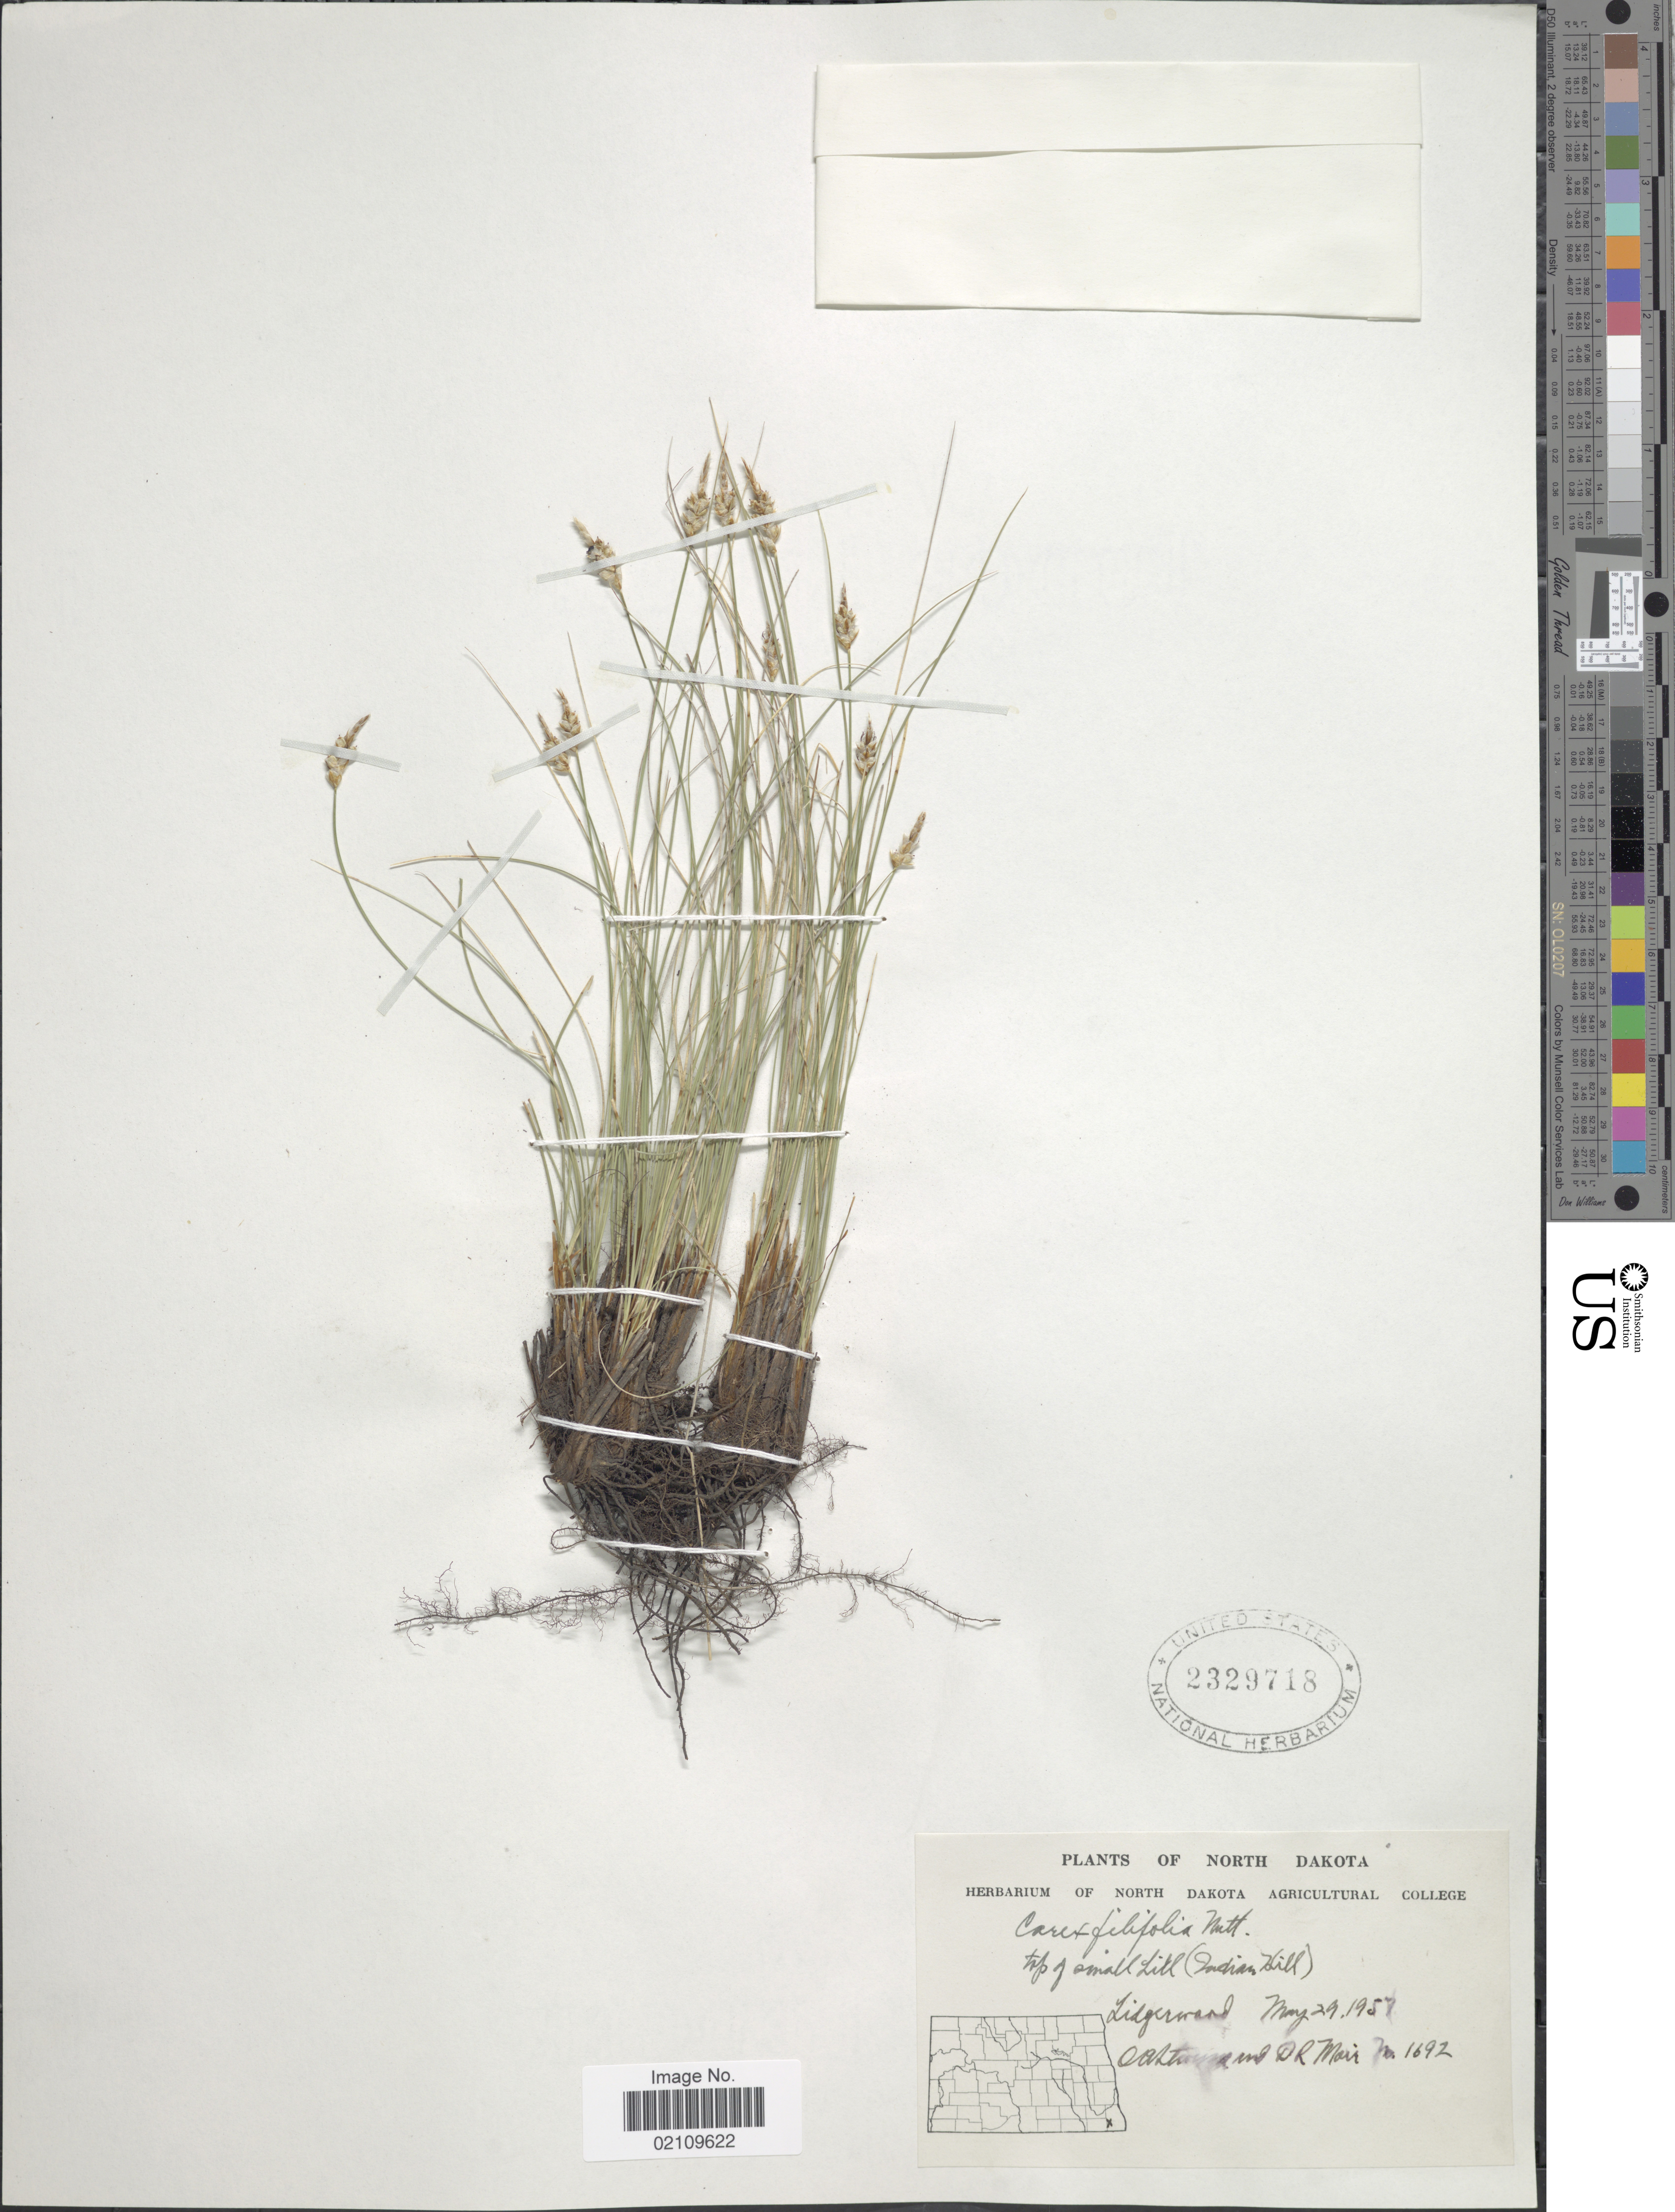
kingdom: Plantae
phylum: Tracheophyta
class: Liliopsida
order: Poales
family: Cyperaceae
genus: Carex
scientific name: Carex filifolia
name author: Nutt.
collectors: O. A. Stevens & D. Moir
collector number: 1692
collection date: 1957-05-29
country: United States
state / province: North Dakota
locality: Top of small hill (Indian Hill). Lidgerwood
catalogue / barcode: US 2329718